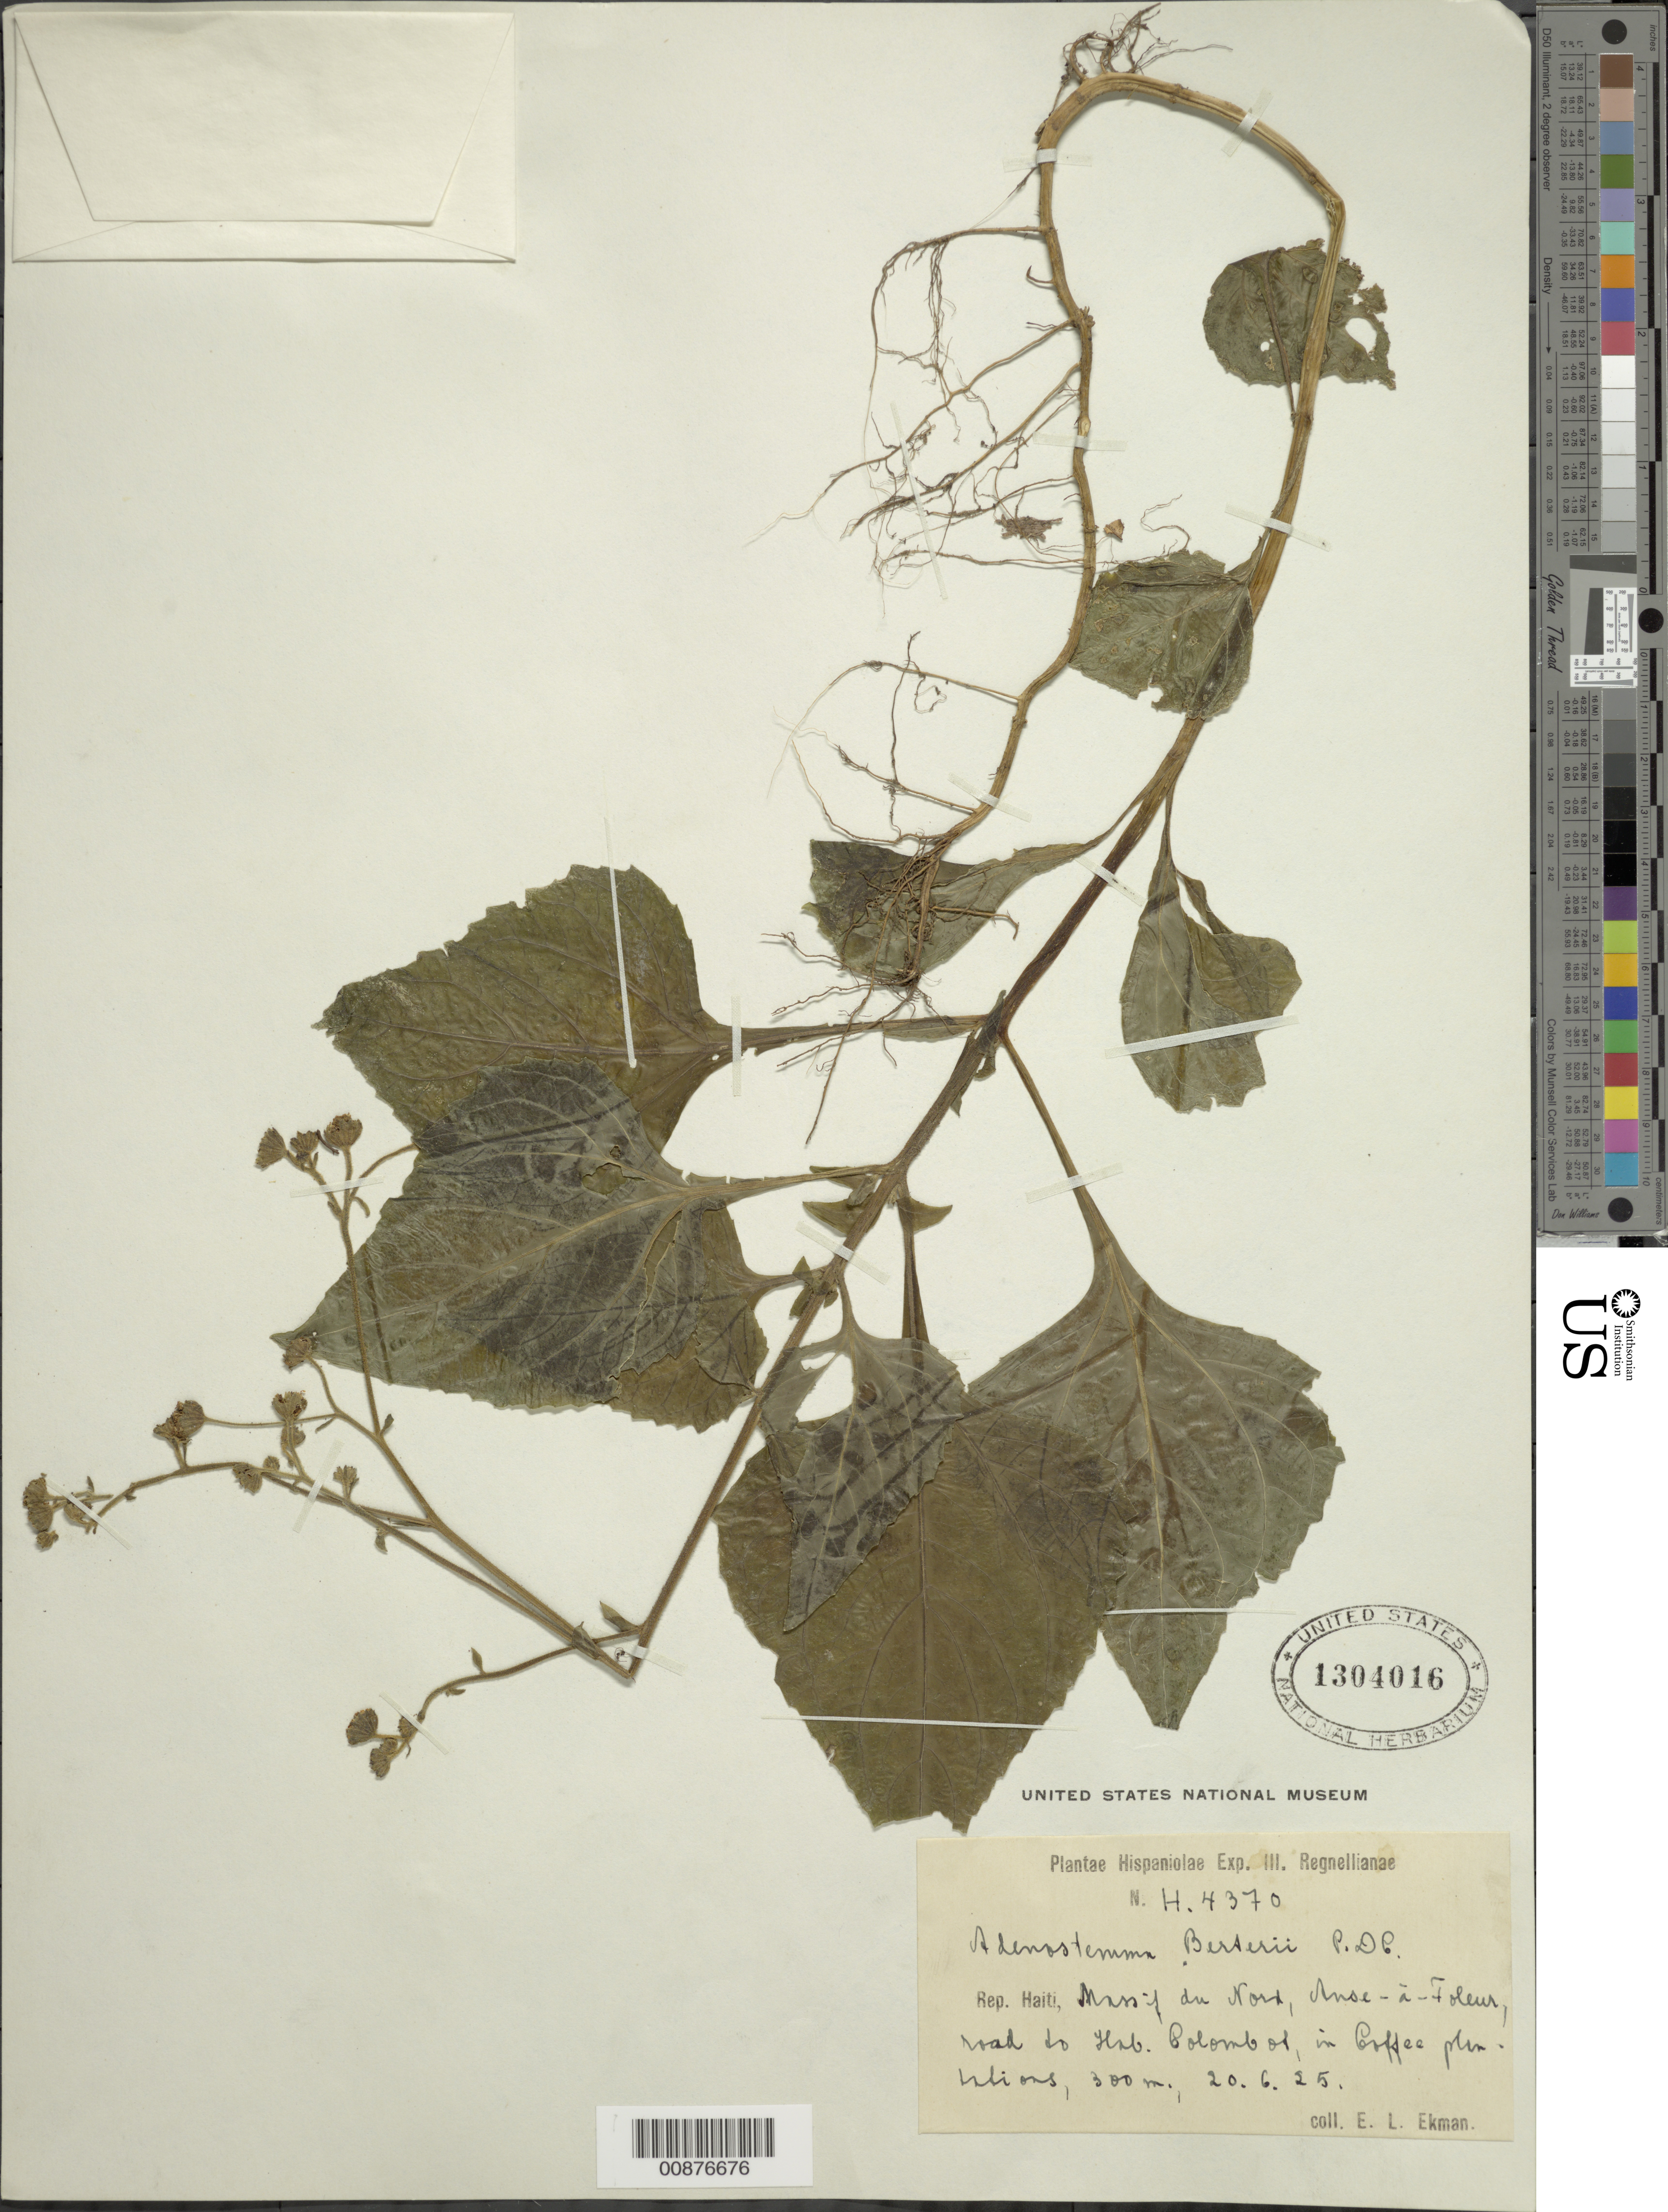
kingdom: Plantae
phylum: Tracheophyta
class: Magnoliopsida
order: Asterales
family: Asteraceae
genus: Adenostemma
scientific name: Adenostemma berteroi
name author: DC.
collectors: E. L. Ekman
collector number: H. 4370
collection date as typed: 20 Jun 1925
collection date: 1925-06-20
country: Haiti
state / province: Nord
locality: Anse-à-Foleur, road to Hab. Polombos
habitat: Coffee plantations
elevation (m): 300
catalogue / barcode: US 1304016